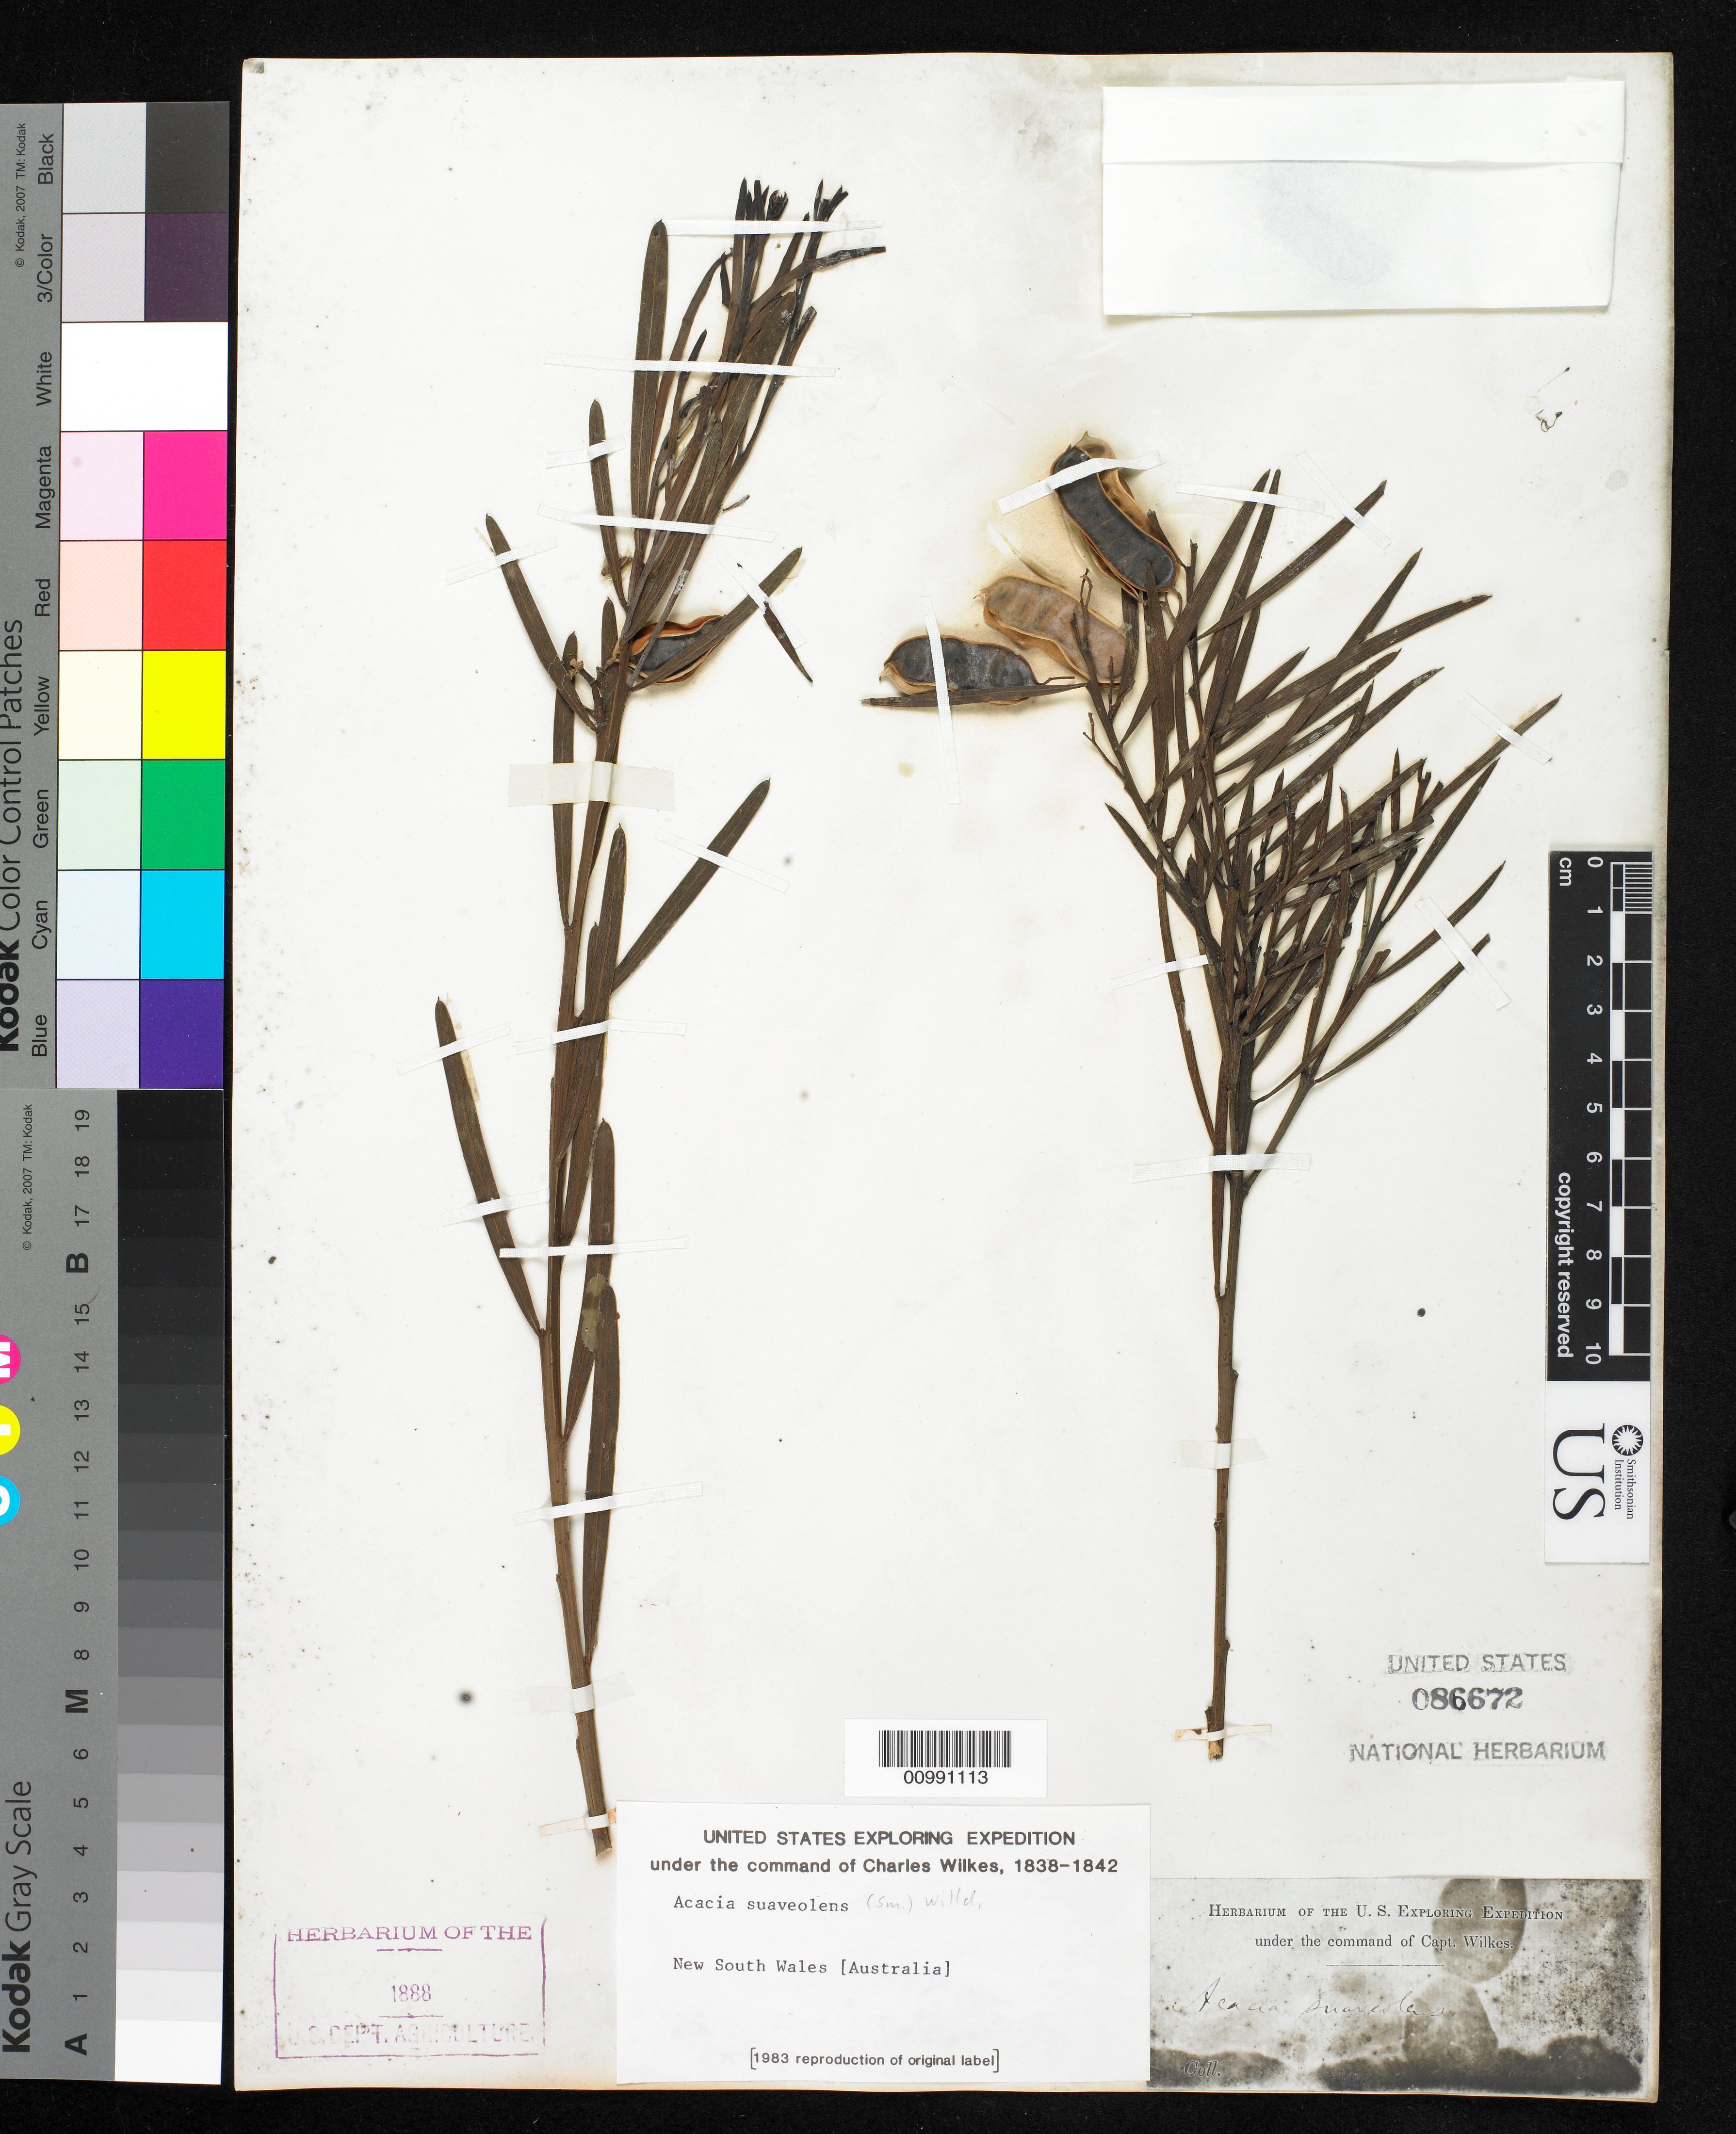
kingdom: Plantae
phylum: Tracheophyta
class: Magnoliopsida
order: Fabales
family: Fabaceae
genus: Acacia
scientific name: Acacia suaveolens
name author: (Sm.) Willd.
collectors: Wilkes Explor. Exped.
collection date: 1838/1842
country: Australia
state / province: New South Wales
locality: New South Wales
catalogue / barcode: US 86672